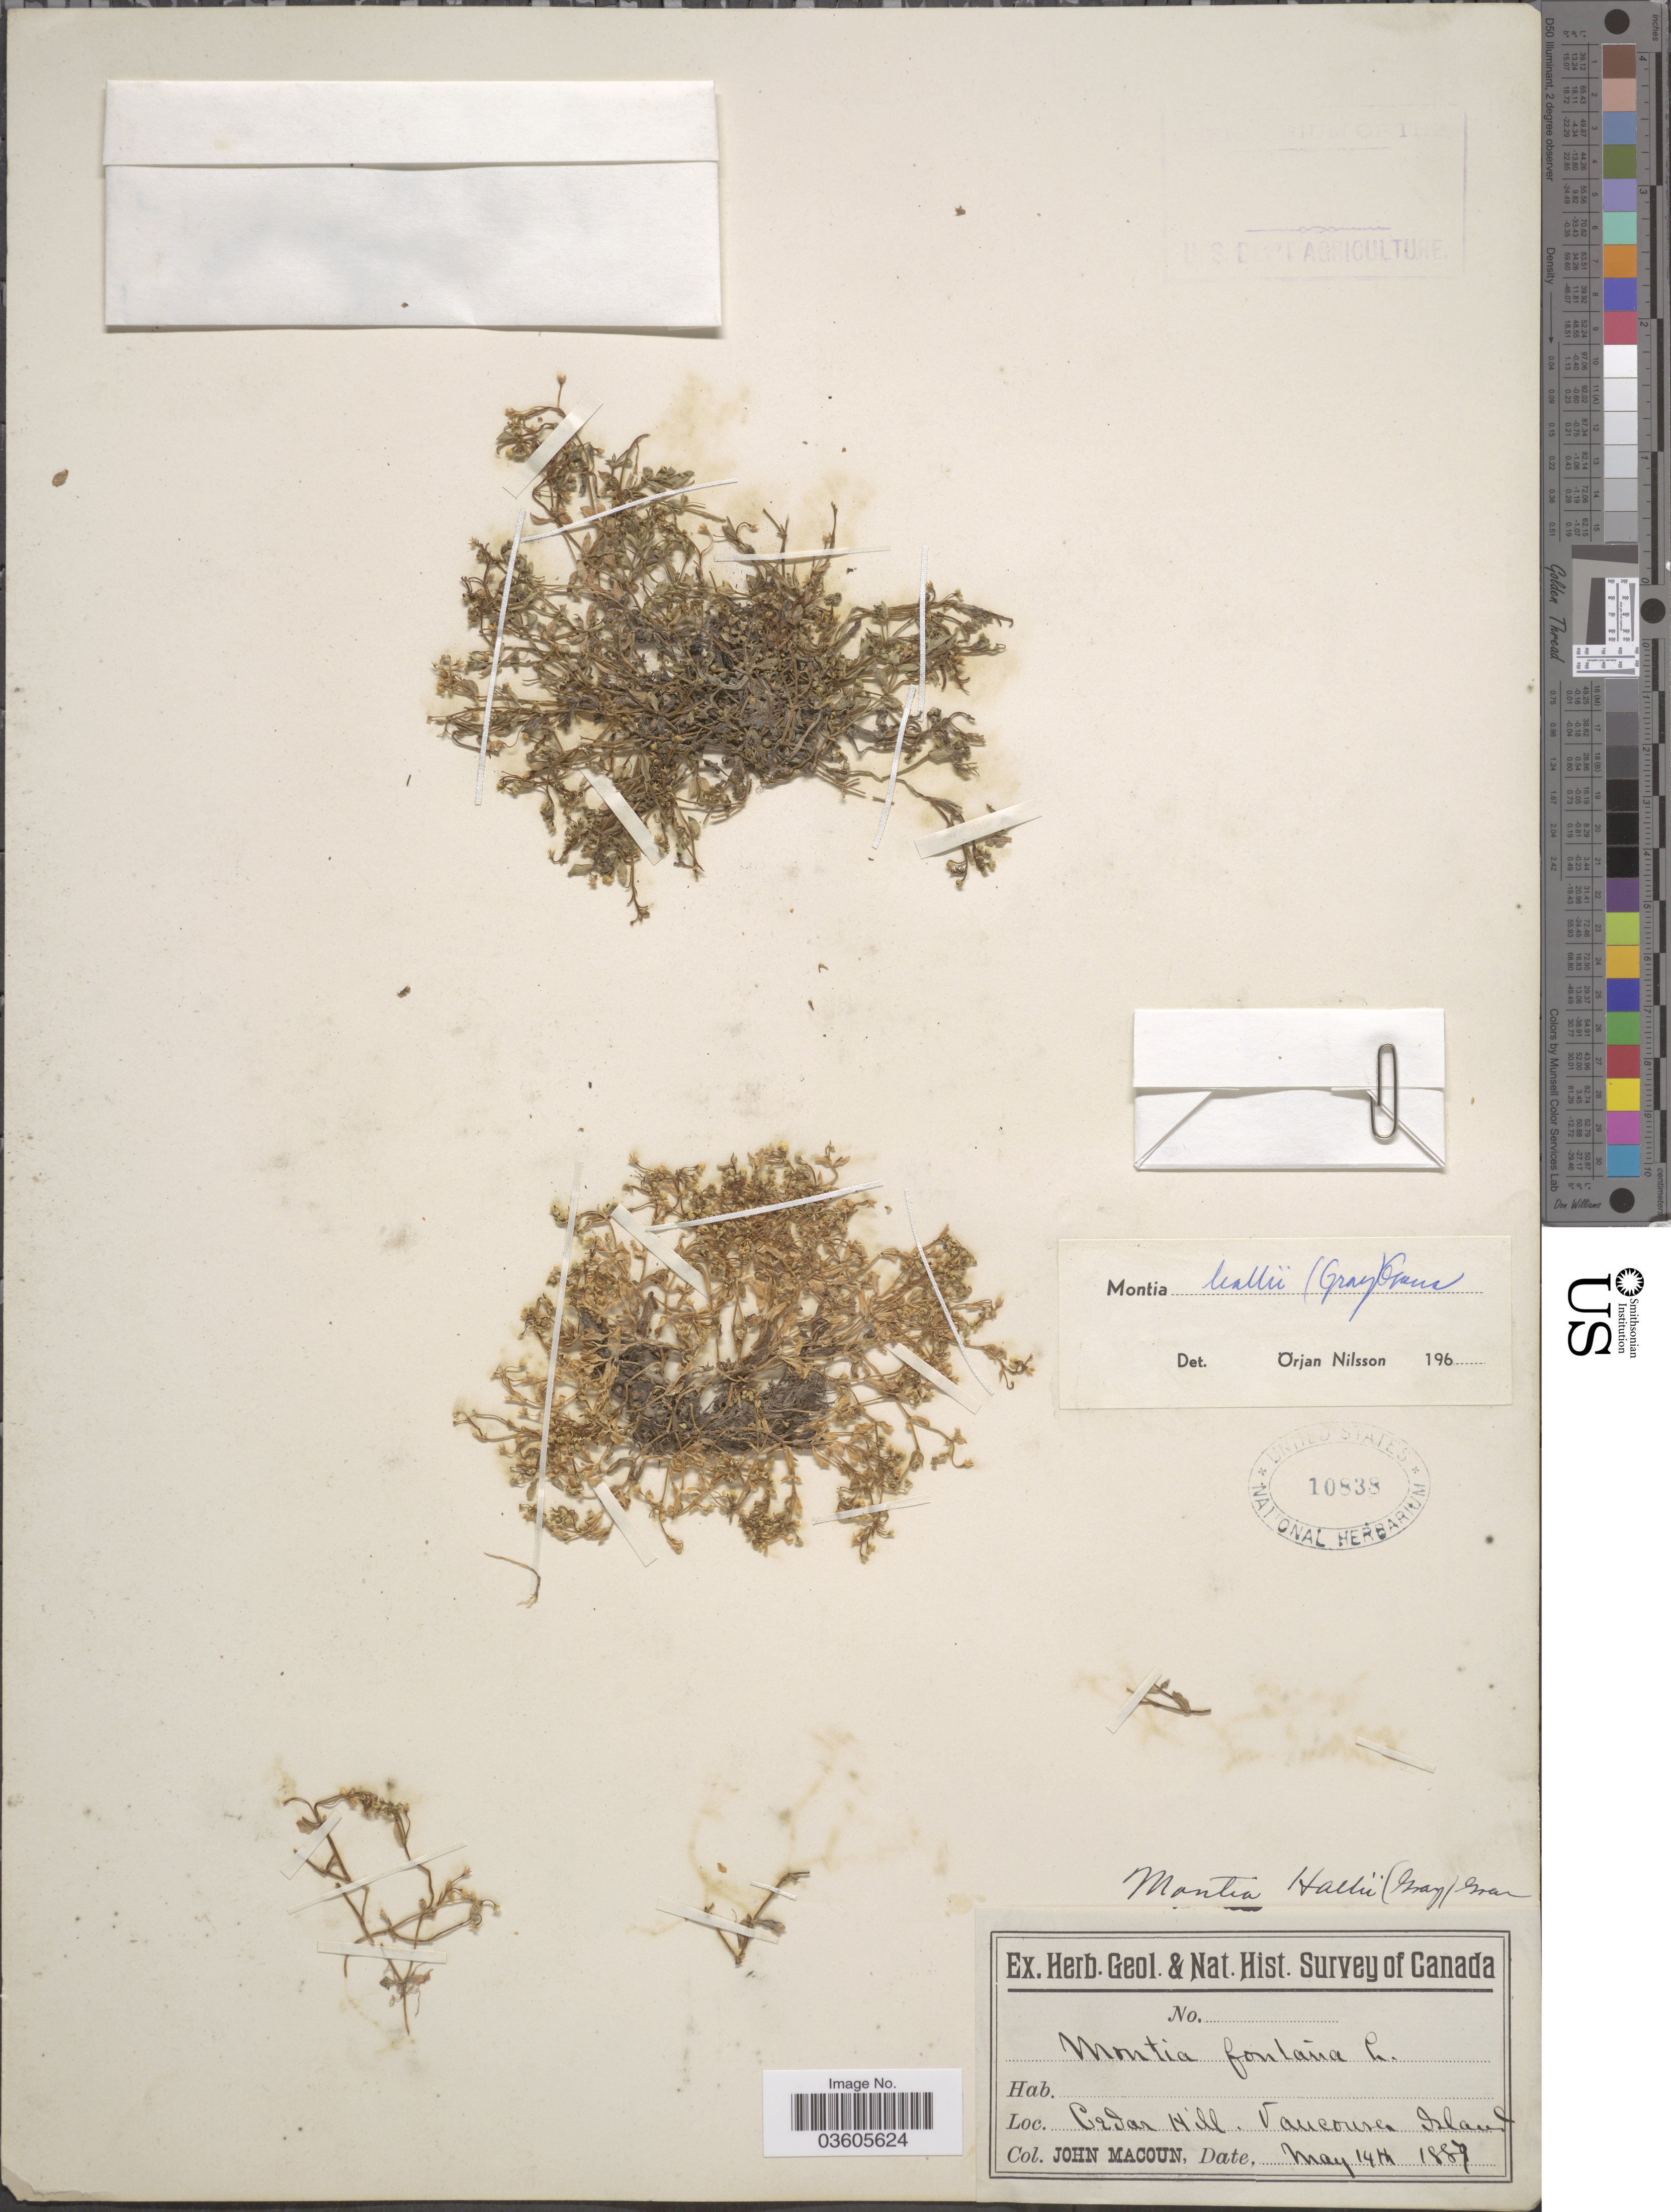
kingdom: Plantae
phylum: Tracheophyta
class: Magnoliopsida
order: Caryophyllales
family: Montiaceae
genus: Montia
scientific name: Montia hallii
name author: (A. Gray) Greene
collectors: J. Macoun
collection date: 1887-05-14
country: Canada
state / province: British Columbia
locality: Cedar Hill. Vancouver Island.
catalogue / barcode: US 10838